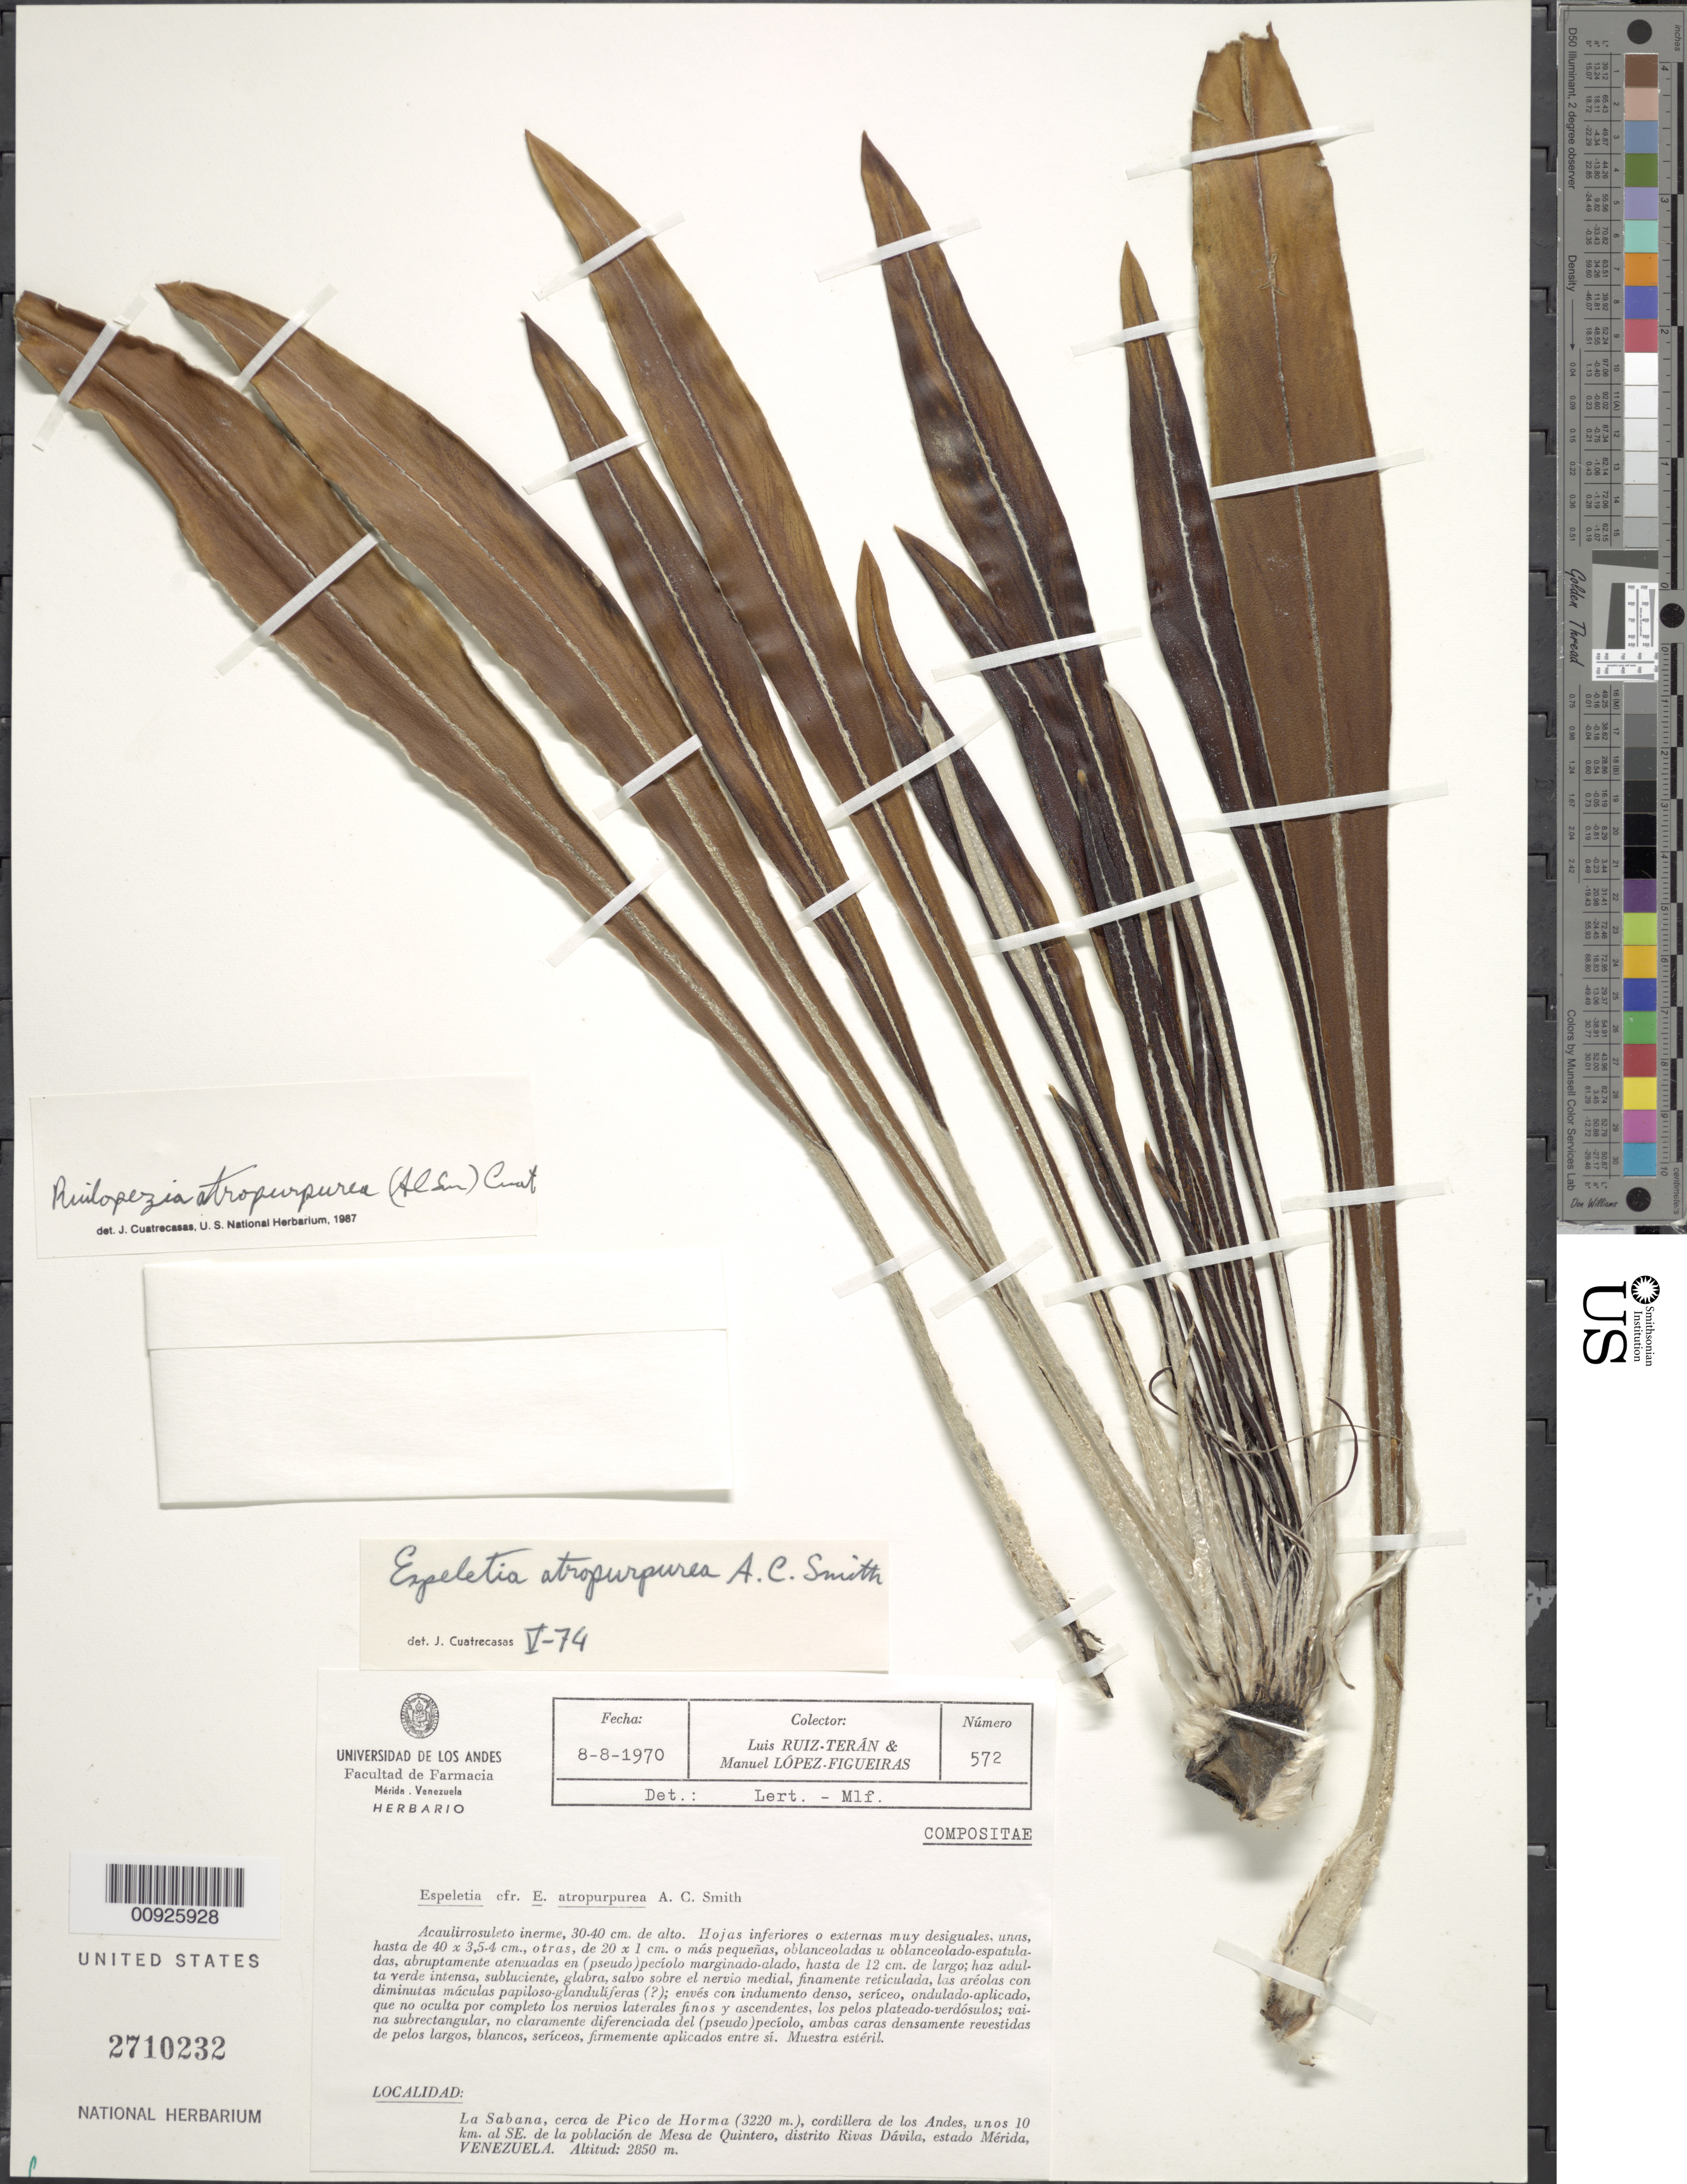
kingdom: Plantae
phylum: Tracheophyta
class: Magnoliopsida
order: Asterales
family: Asteraceae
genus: Ruilopezia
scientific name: Ruilopezia atropurpurea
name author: (A.C. Sm.) Cuatrec.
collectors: L. E. Ruíz-Terán & M. López Figueiras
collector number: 572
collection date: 1970-08-08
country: Venezuela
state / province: Mérida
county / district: Rivas Dávila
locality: La Sabana, cerca de Pico de Horma )3220 m=, cordillera de los Andes, unos 10 km al SE de la población Mesa de Quintero.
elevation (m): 2850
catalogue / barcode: US 2710232